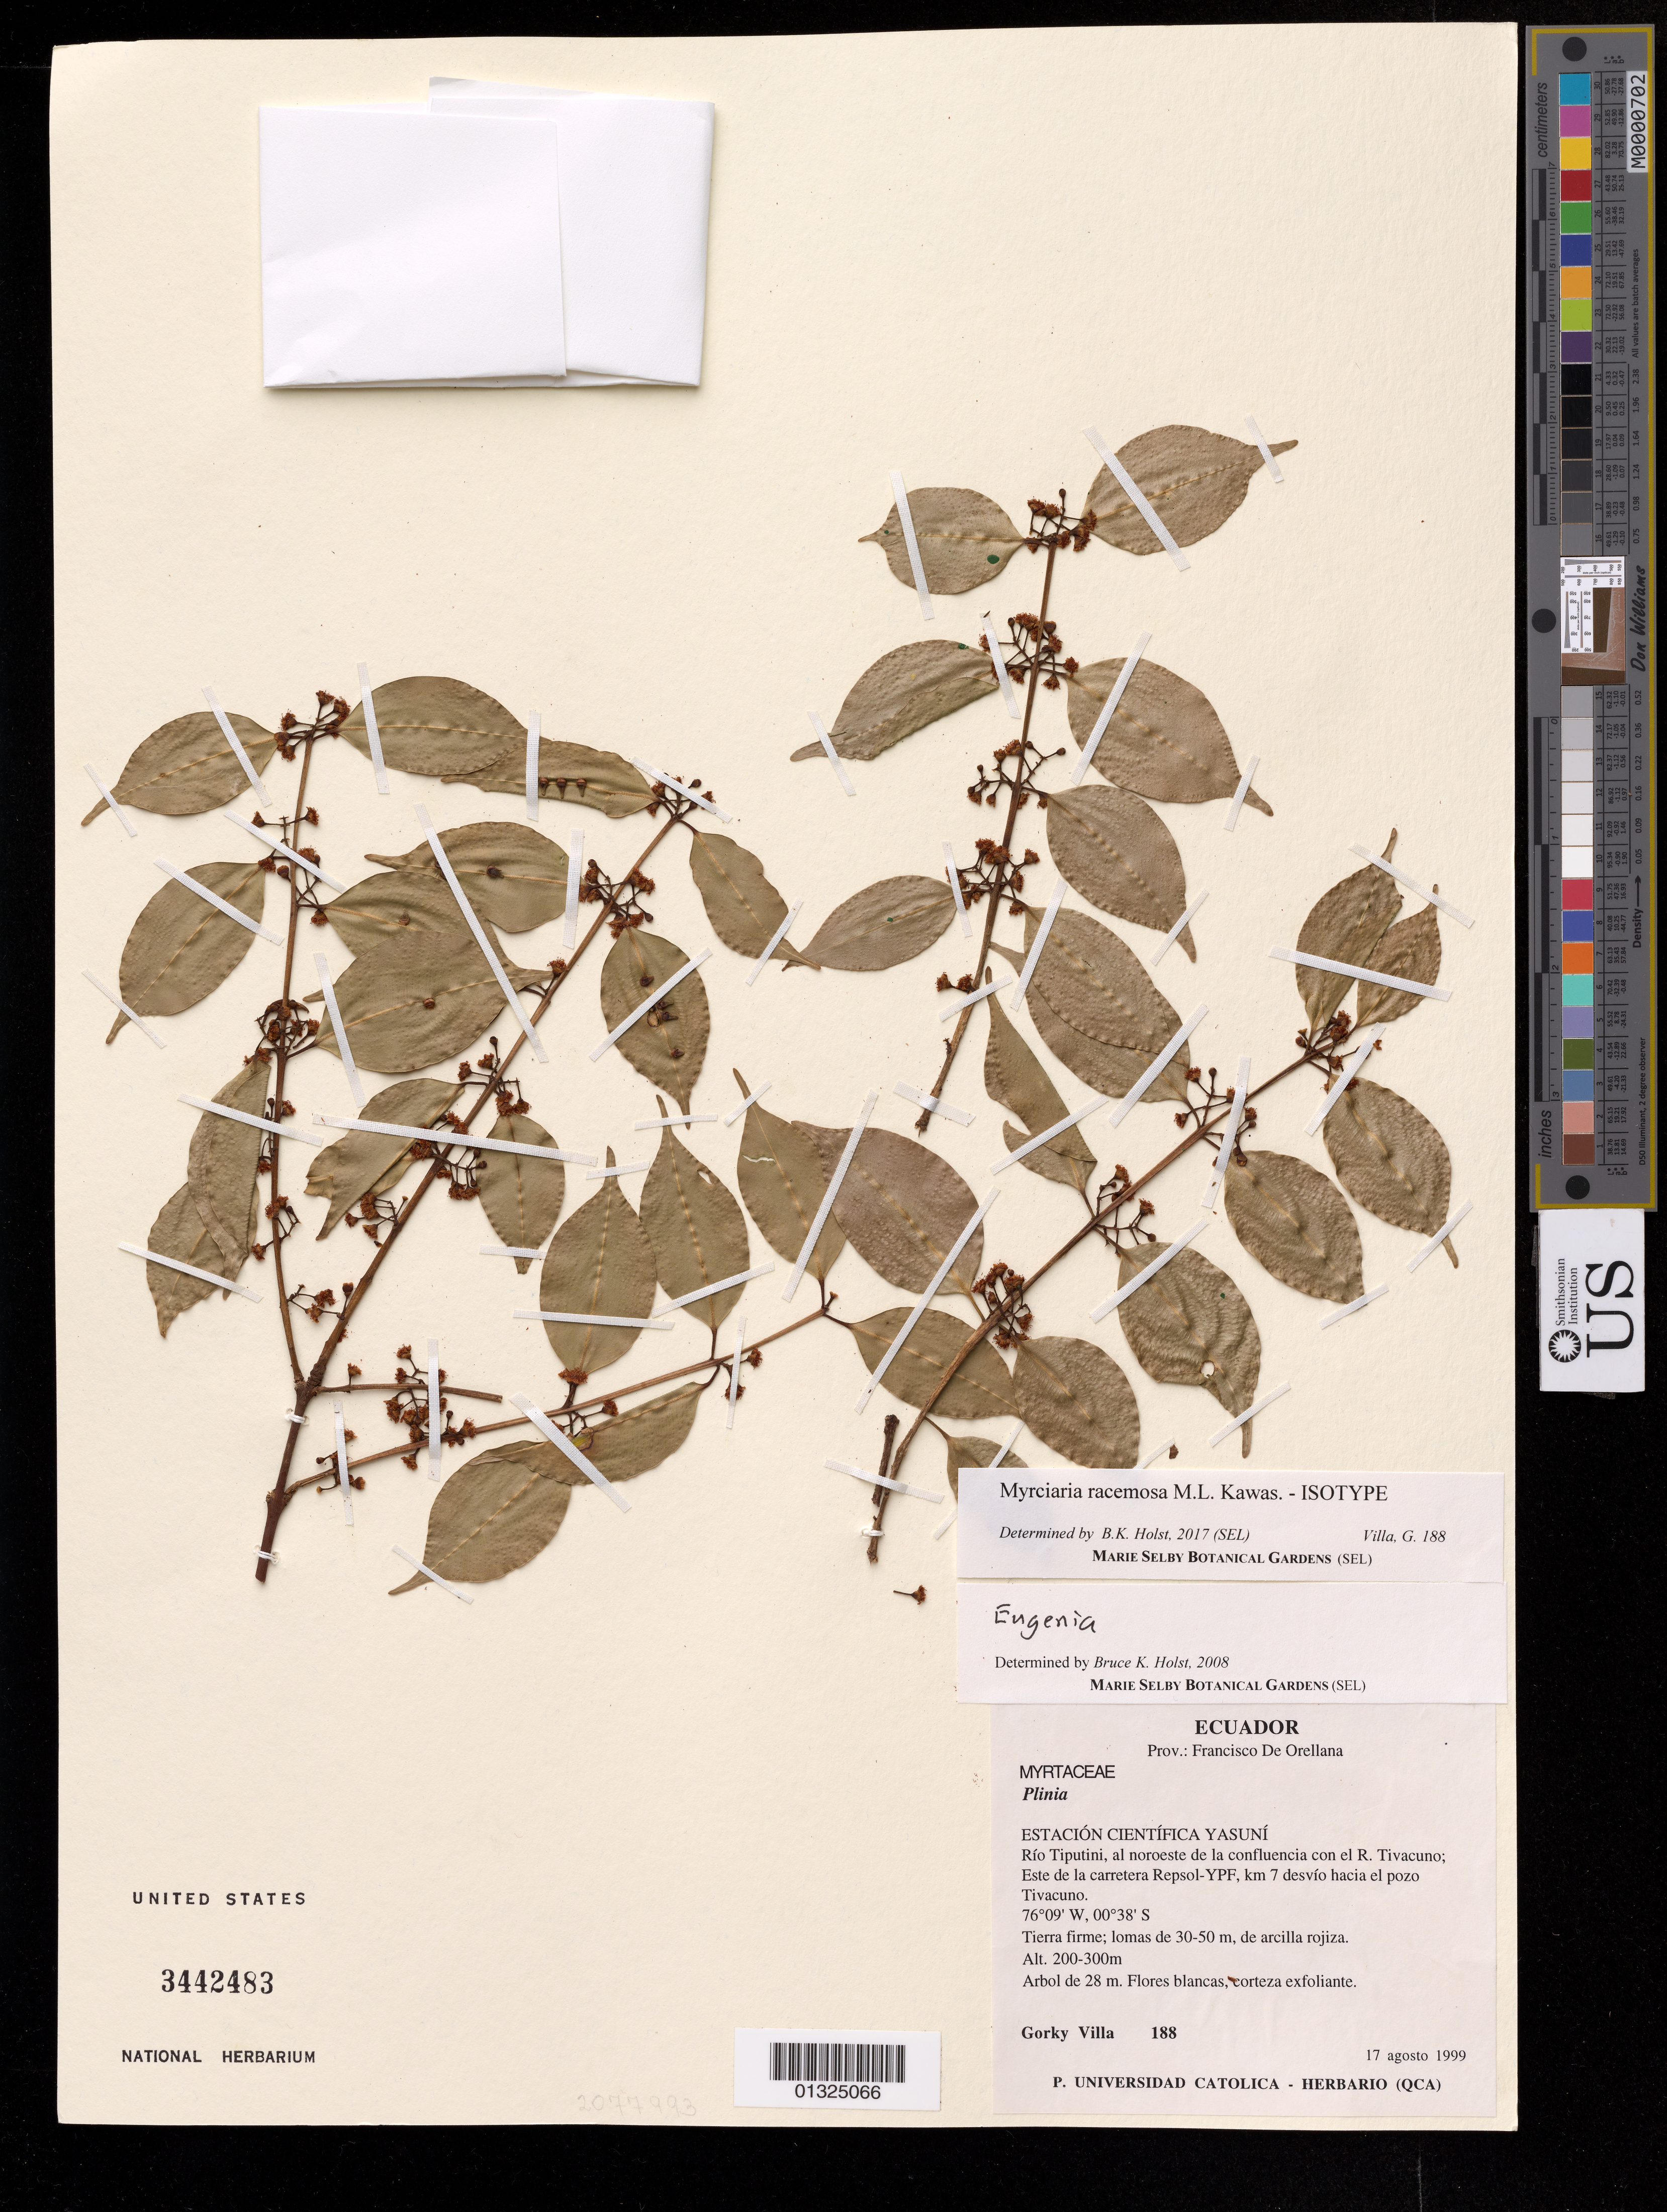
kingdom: Plantae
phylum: Tracheophyta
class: Magnoliopsida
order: Myrtales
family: Myrtaceae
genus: Myrciaria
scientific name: Myrciaria racemosa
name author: M.L. Kawas.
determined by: Holst, Bruce K.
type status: Isotype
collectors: G. Villa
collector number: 188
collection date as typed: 17 Aug 1999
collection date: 1999-08-17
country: Ecuador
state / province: Napo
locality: Orellana, Río Tiputini, al noroeste de la confluencia con el R. Tivacuno; Este de la carretera Repsol-YPF, km 7 desvío hacia el pozo Tivacuno.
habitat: Tierra firme; lomas de 30-50 m, de arcilla rojiza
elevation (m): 200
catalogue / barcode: US 3442483